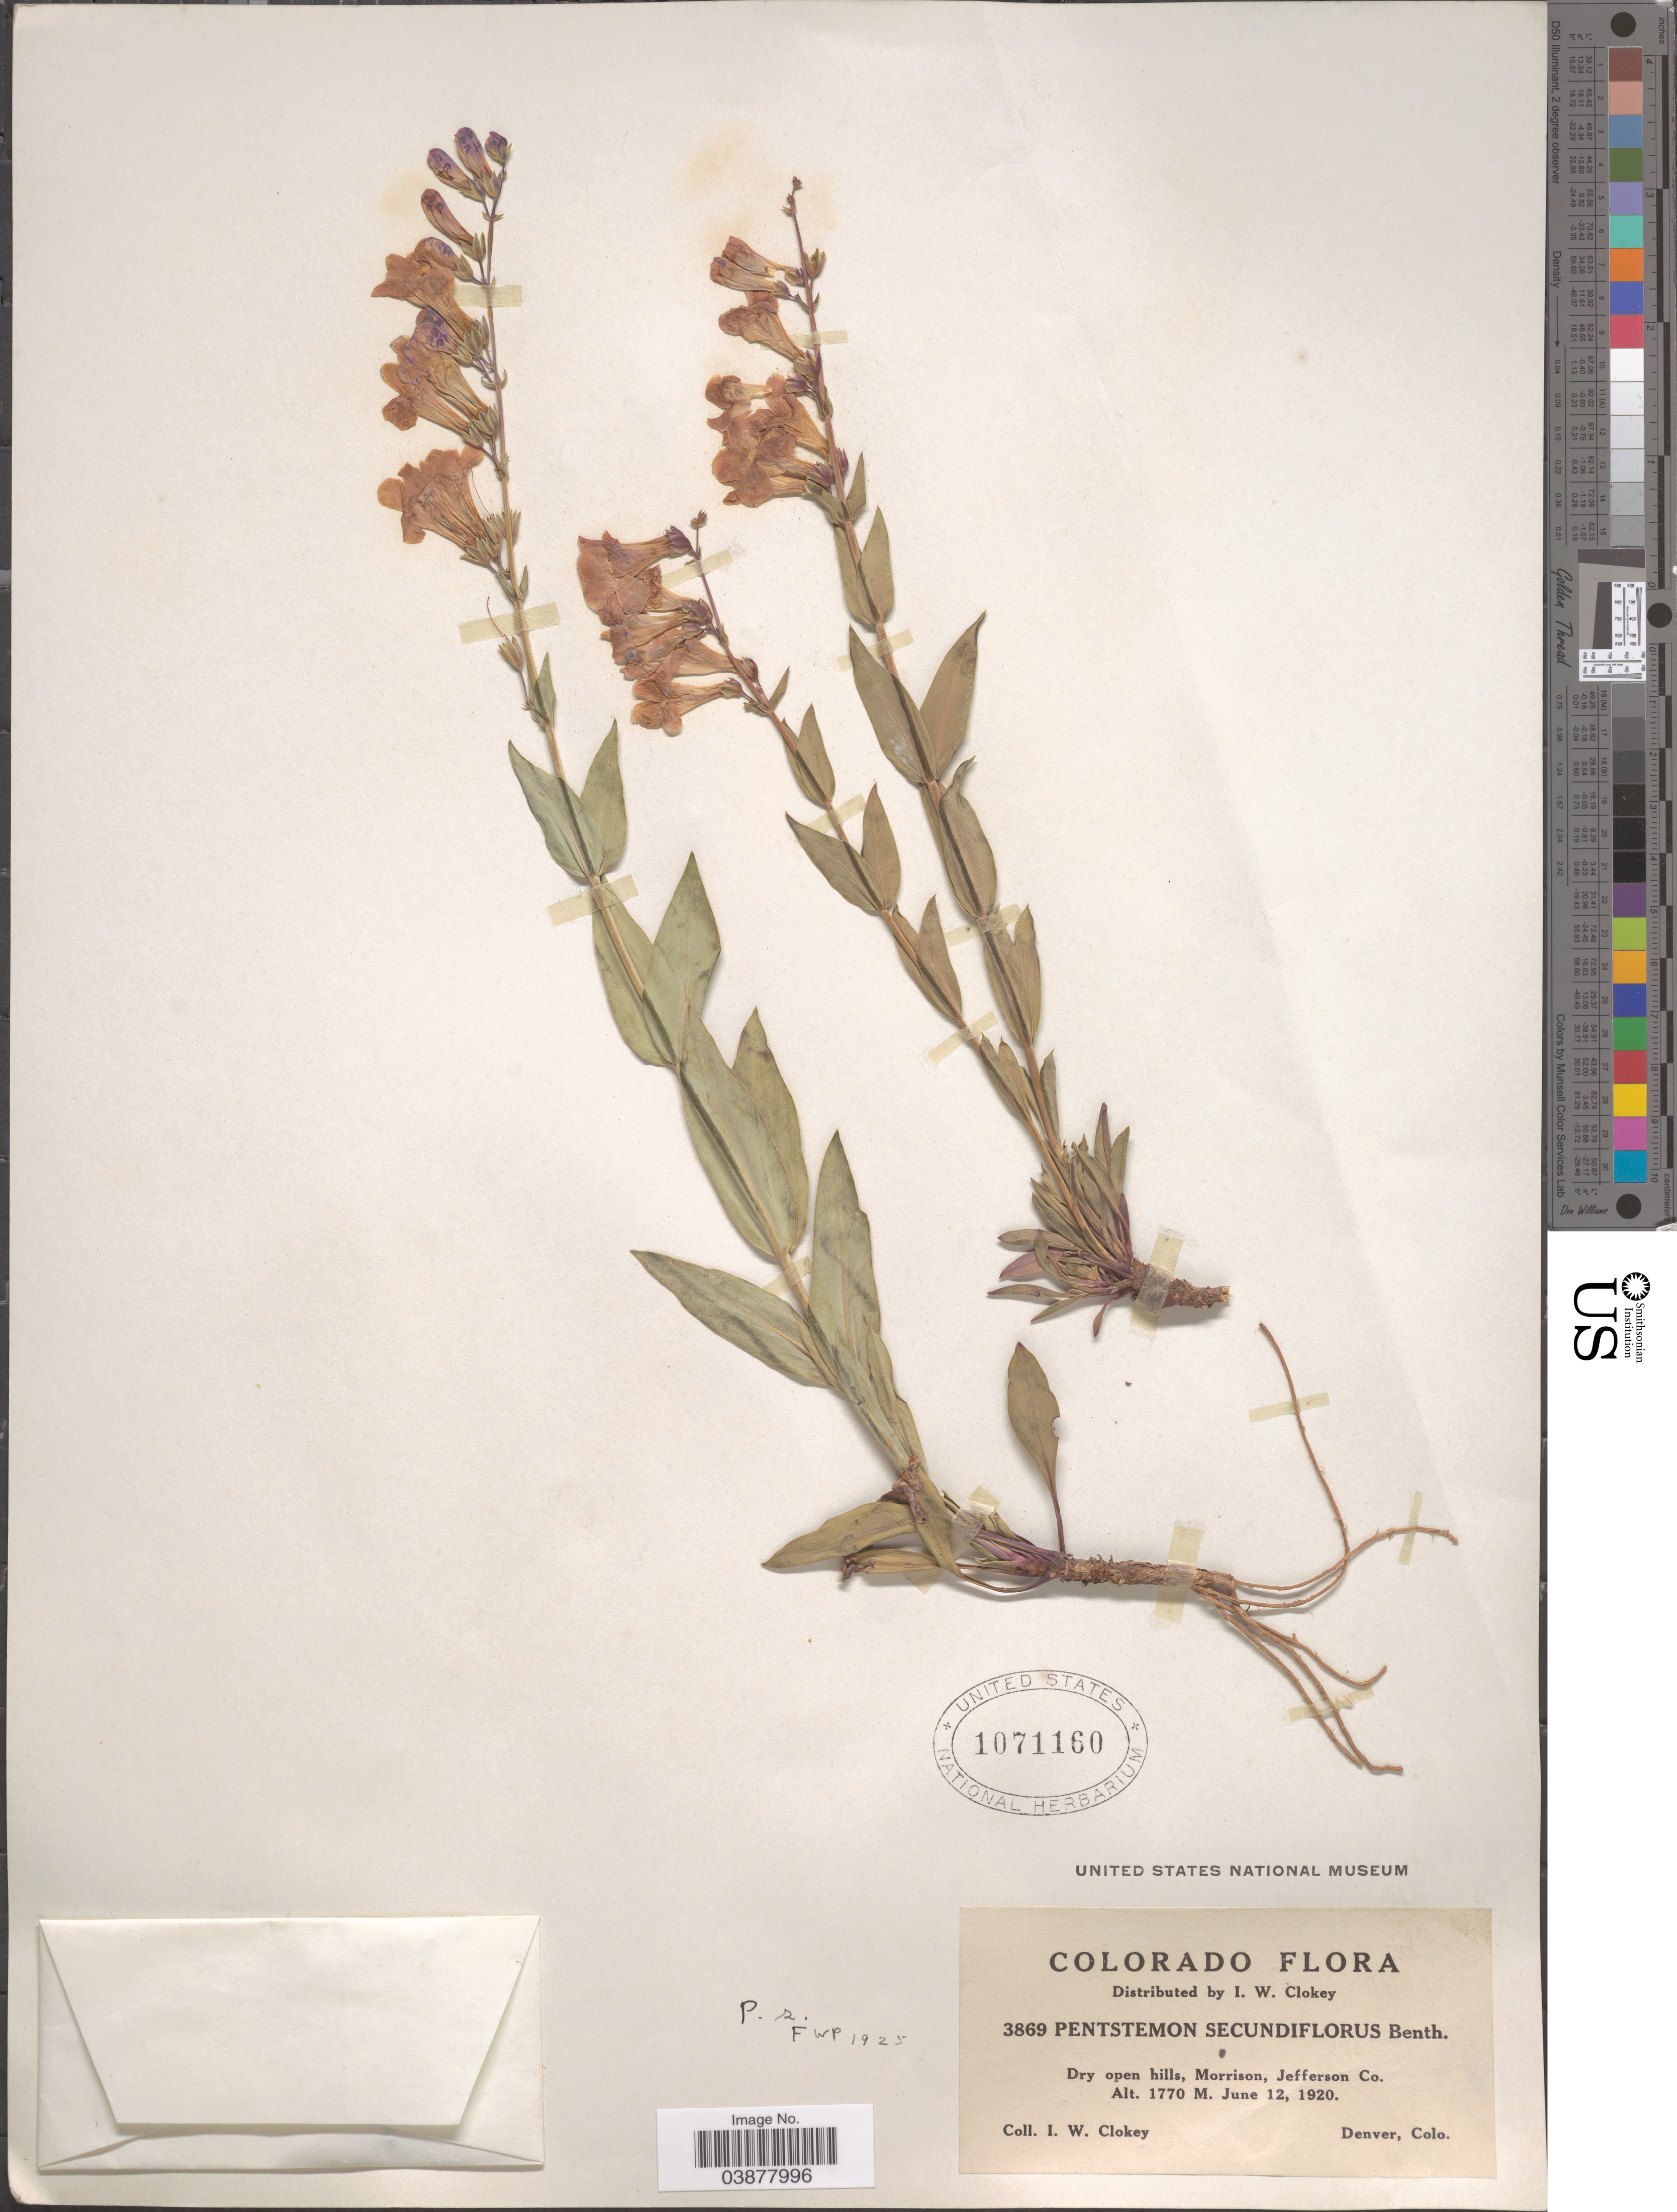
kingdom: Plantae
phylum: Tracheophyta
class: Magnoliopsida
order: Lamiales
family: Plantaginaceae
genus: Penstemon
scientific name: Penstemon secundiflorus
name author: Benth.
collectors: I. W. Clokey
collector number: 3869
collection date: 1920-06-12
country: United States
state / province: Colorado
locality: Dry open hills, Morrison, Jefferson Co.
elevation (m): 1770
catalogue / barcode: US 1071160